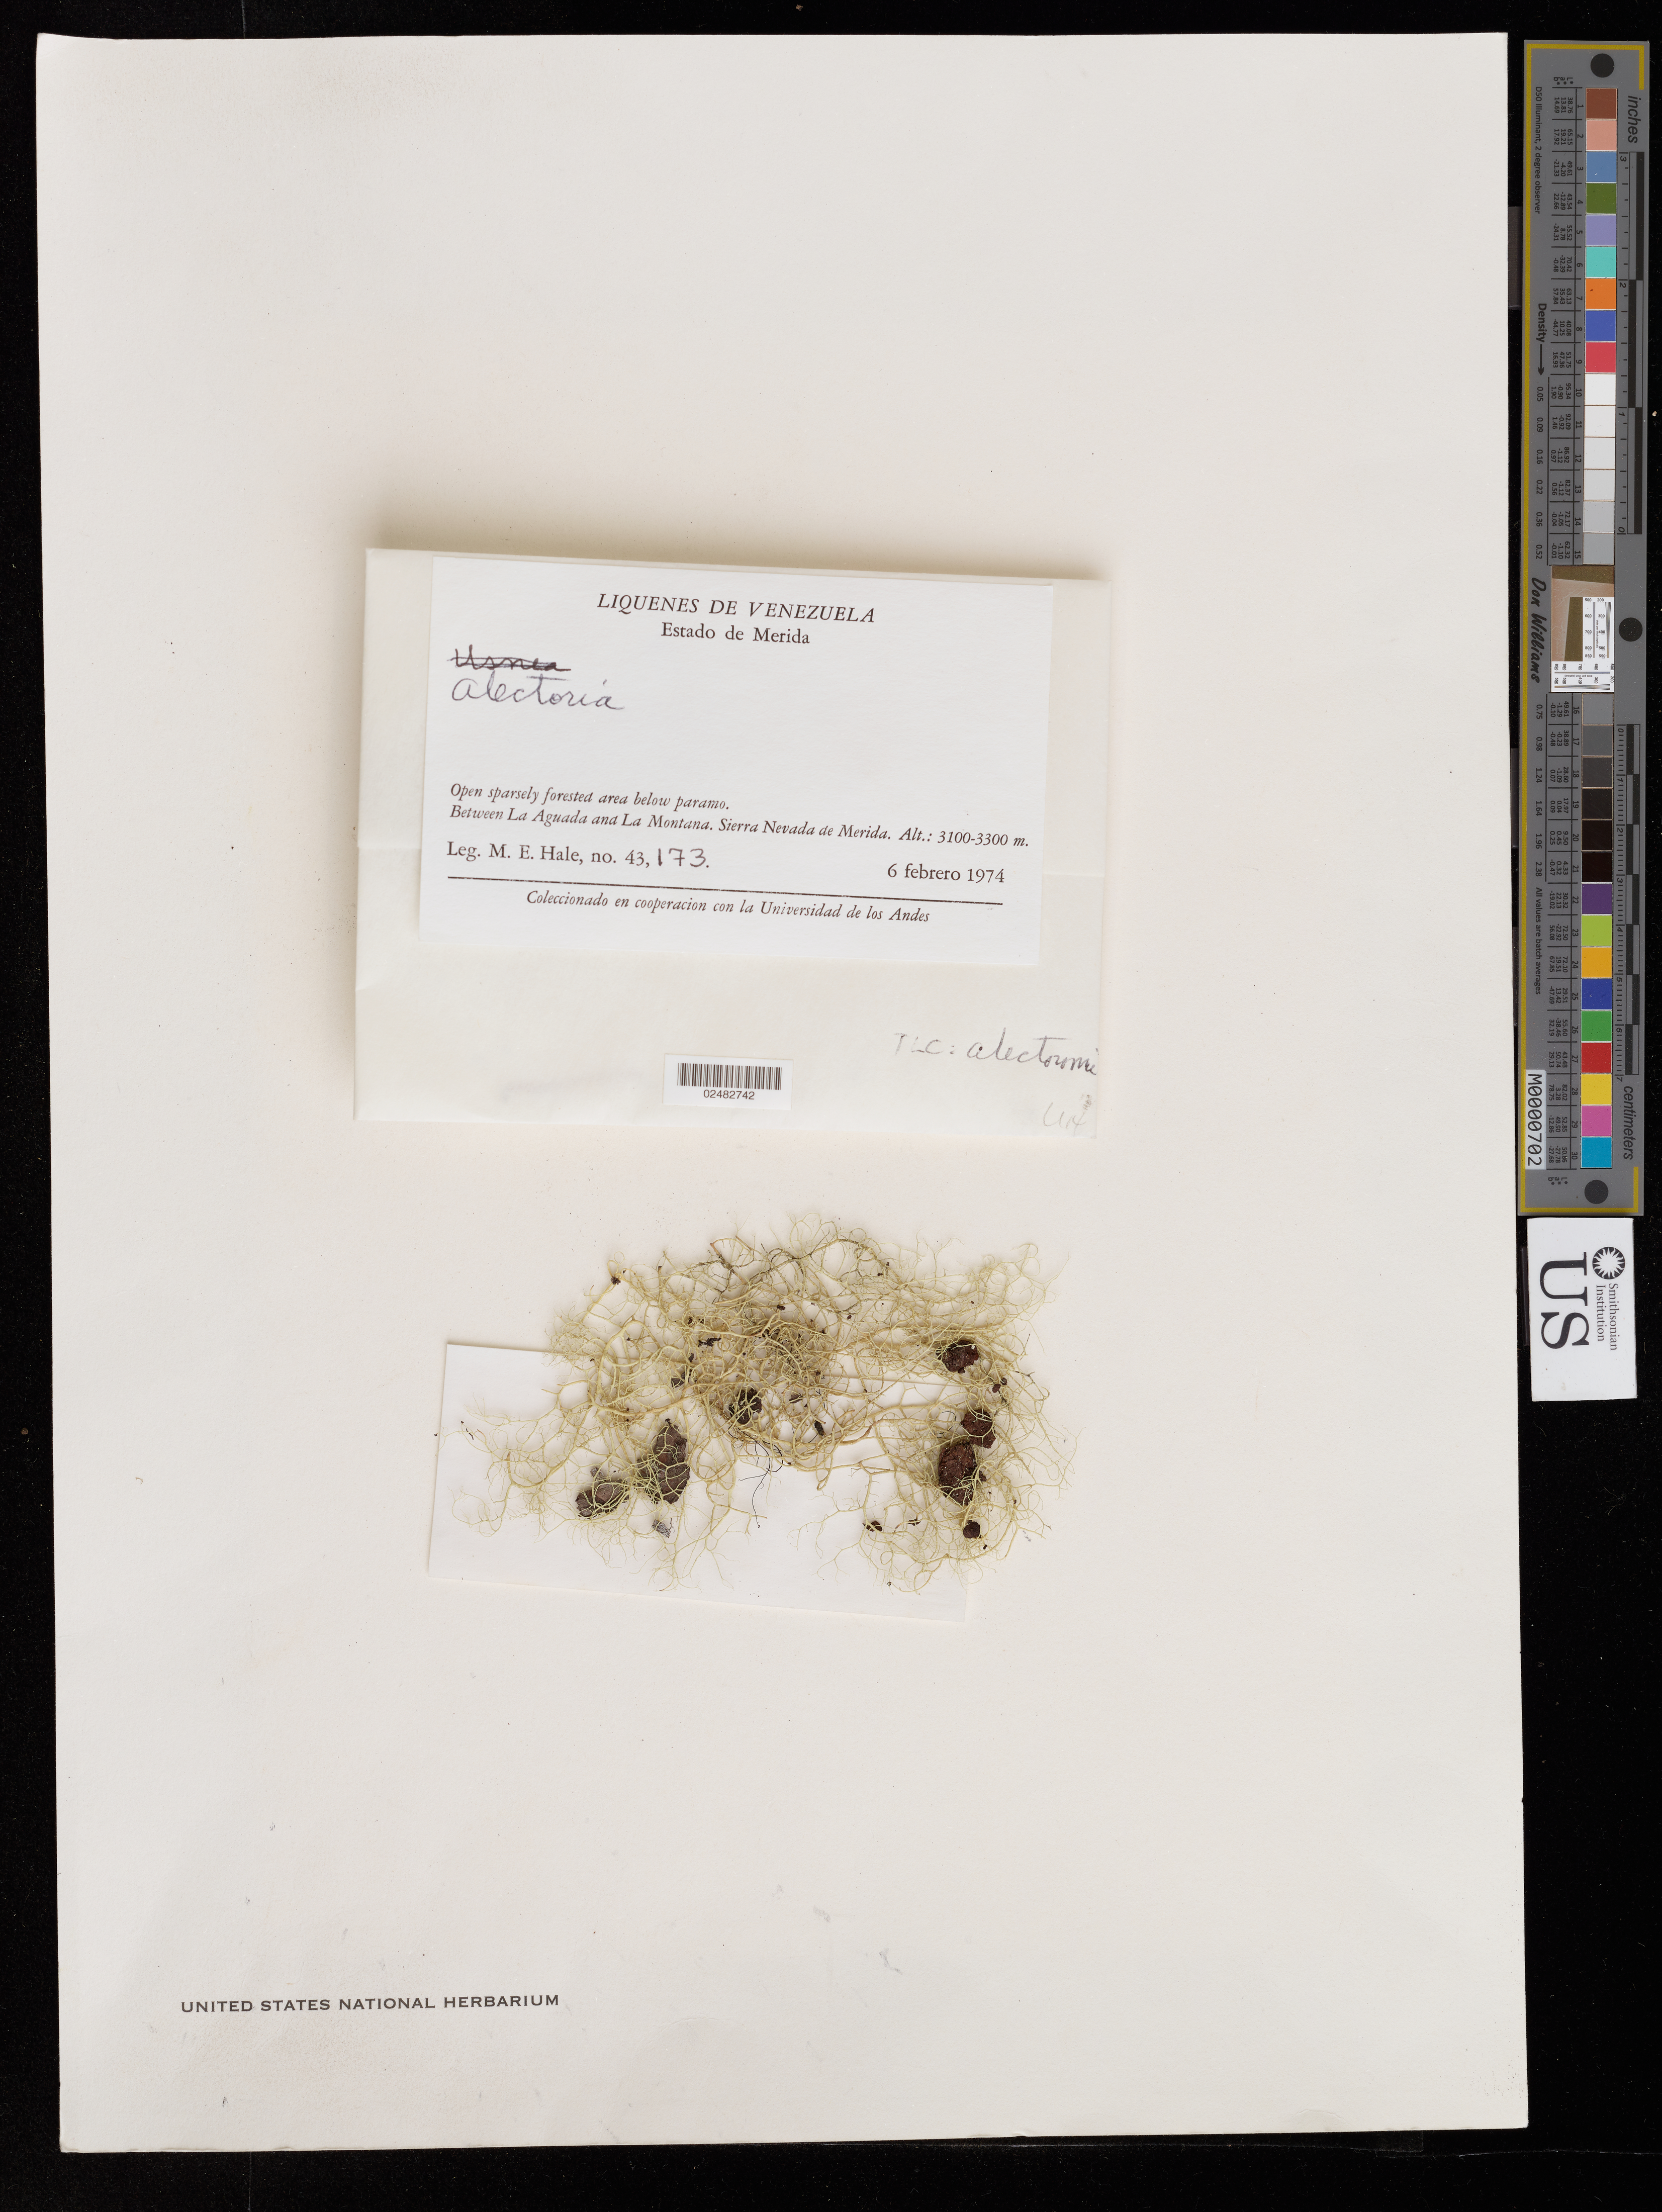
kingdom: Fungi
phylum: Ascomycota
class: Lecanoromycetes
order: Lecanorales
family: Parmeliaceae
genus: Alectoria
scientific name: Alectoria sp.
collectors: M. Hale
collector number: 43173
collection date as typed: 06 Feb 1974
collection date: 1974-02-06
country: Venezuela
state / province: Mérida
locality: Between La Aguada and La Montana, Sierra Nevada de Merida.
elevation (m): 3100